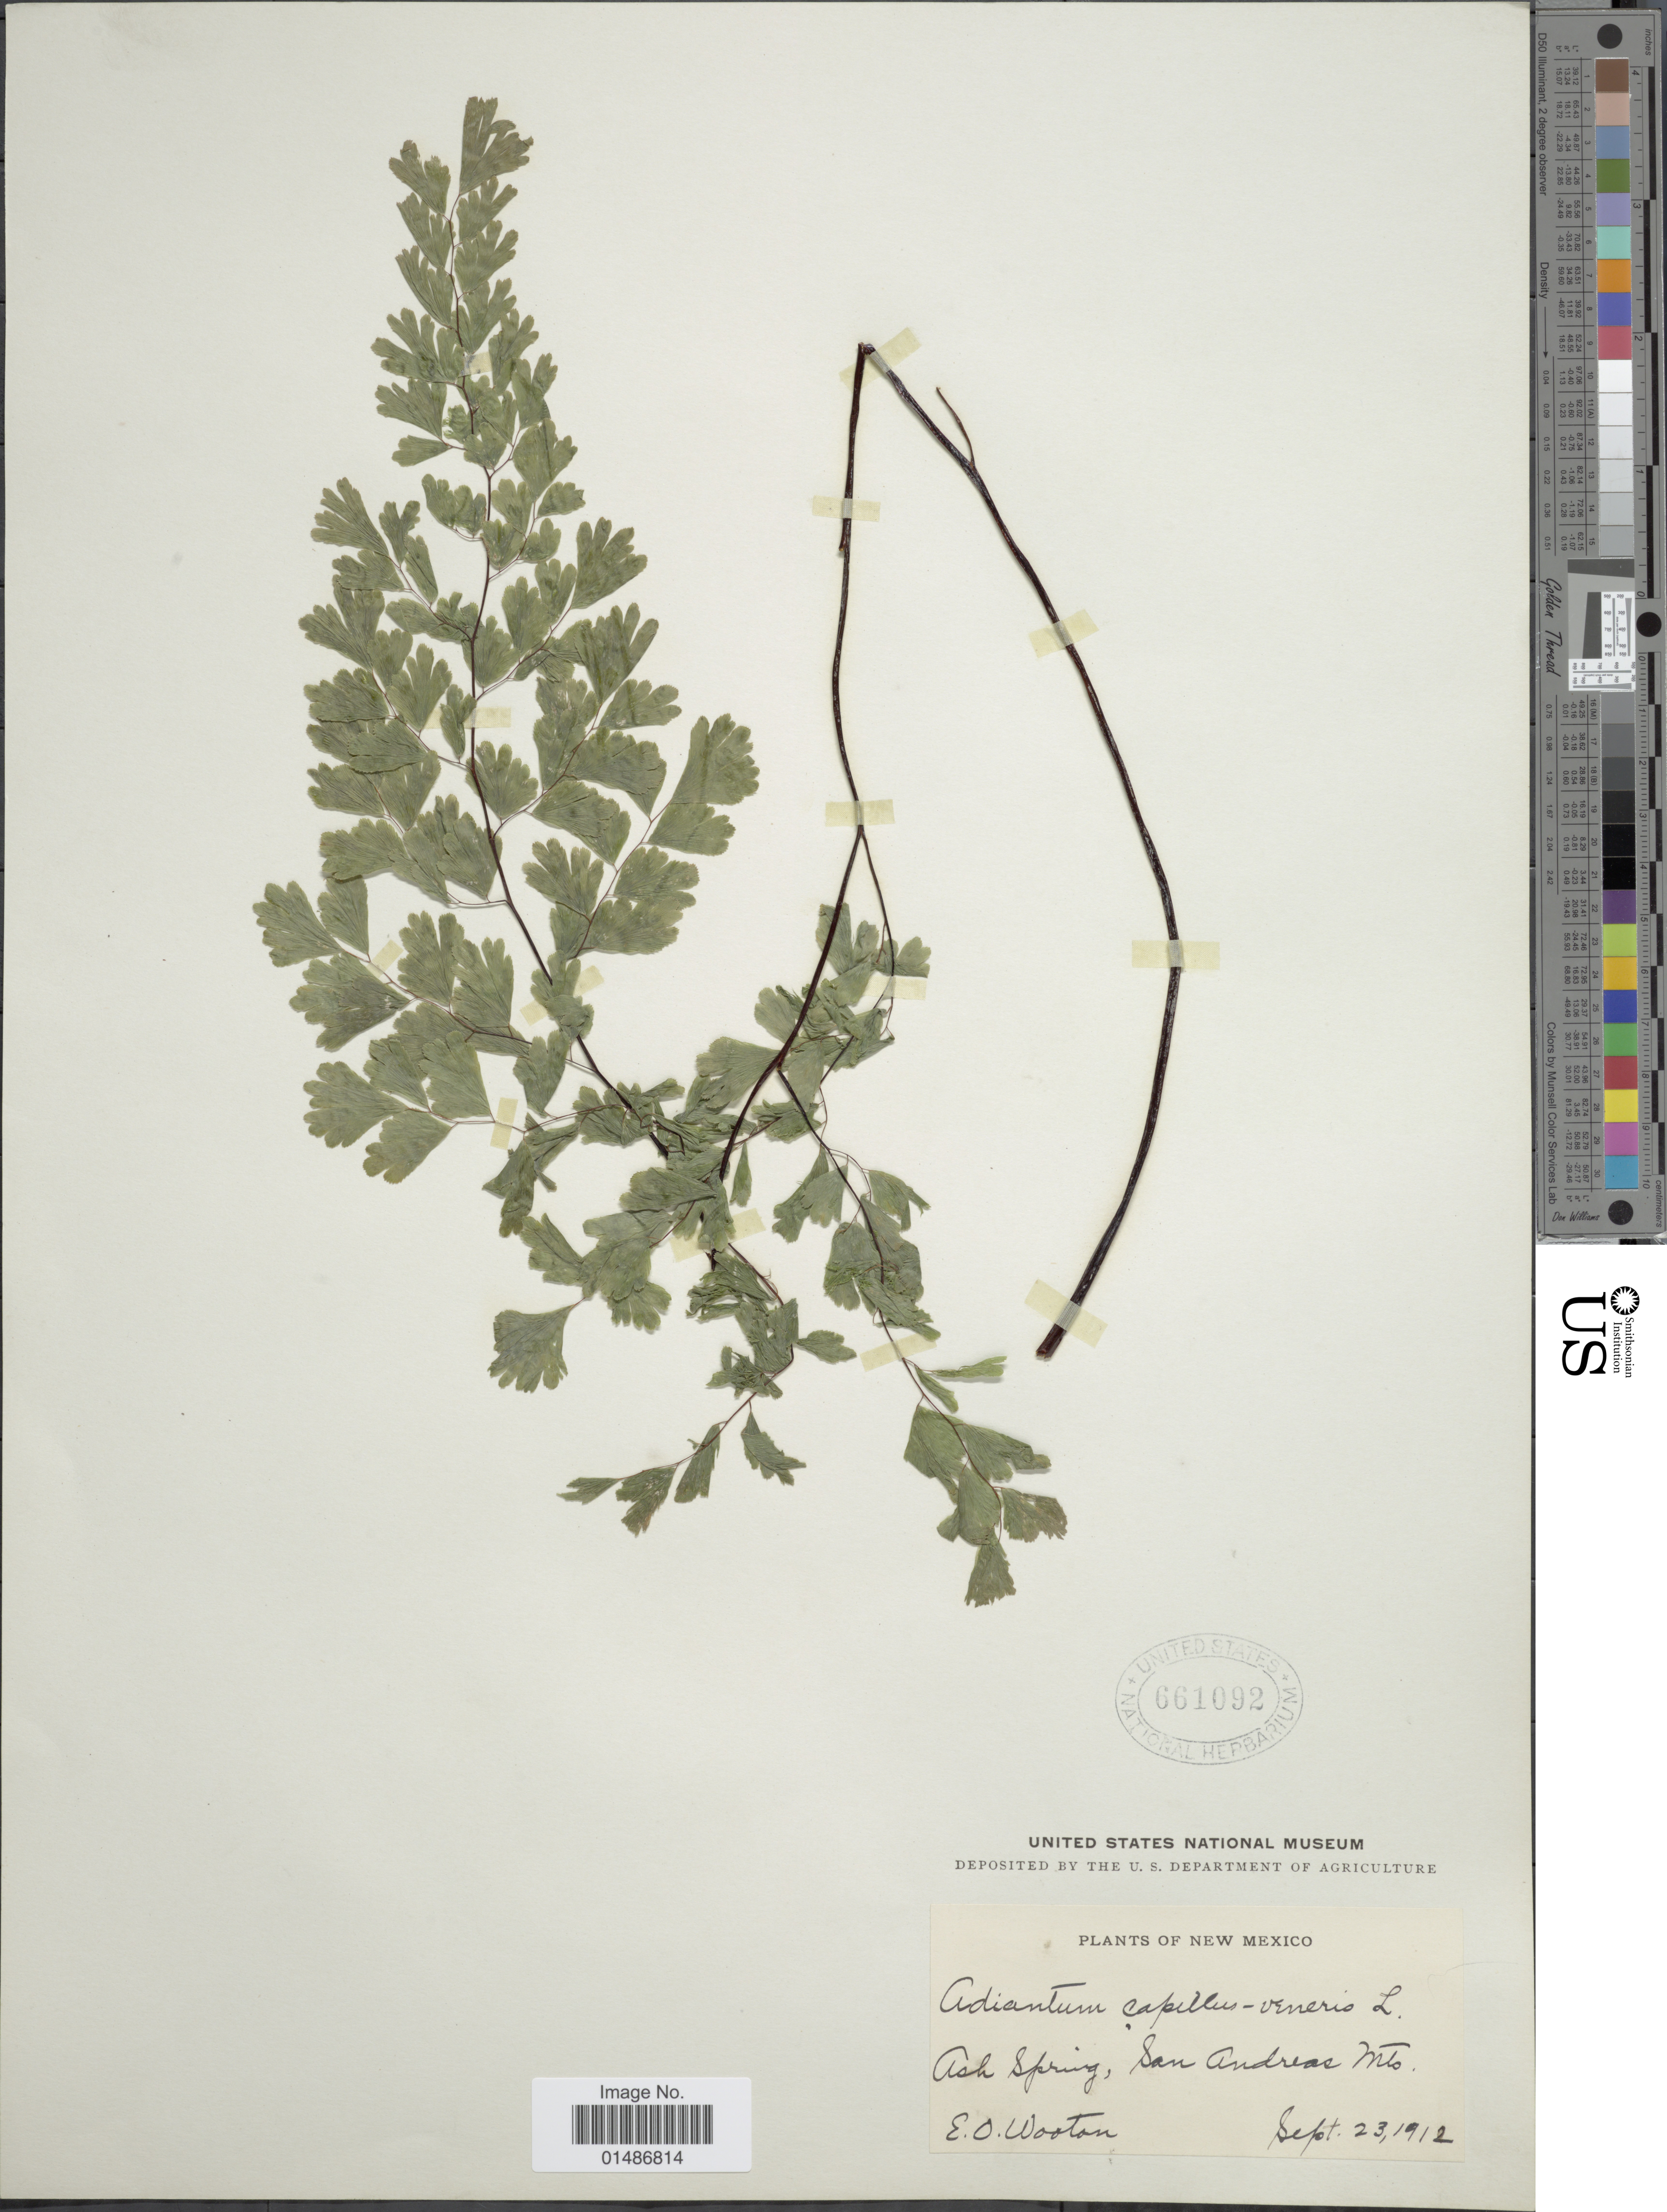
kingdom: Plantae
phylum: Tracheophyta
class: Polypodiopsida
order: Polypodiales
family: Pteridaceae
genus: Adiantum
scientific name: Adiantum capillus-veneris var. modestum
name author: (Underw.) Fernald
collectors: E. O. Wooton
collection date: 1912-09-23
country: United States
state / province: New Mexico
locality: Ash Spring, San Andreas Mts.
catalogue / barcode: US 661092